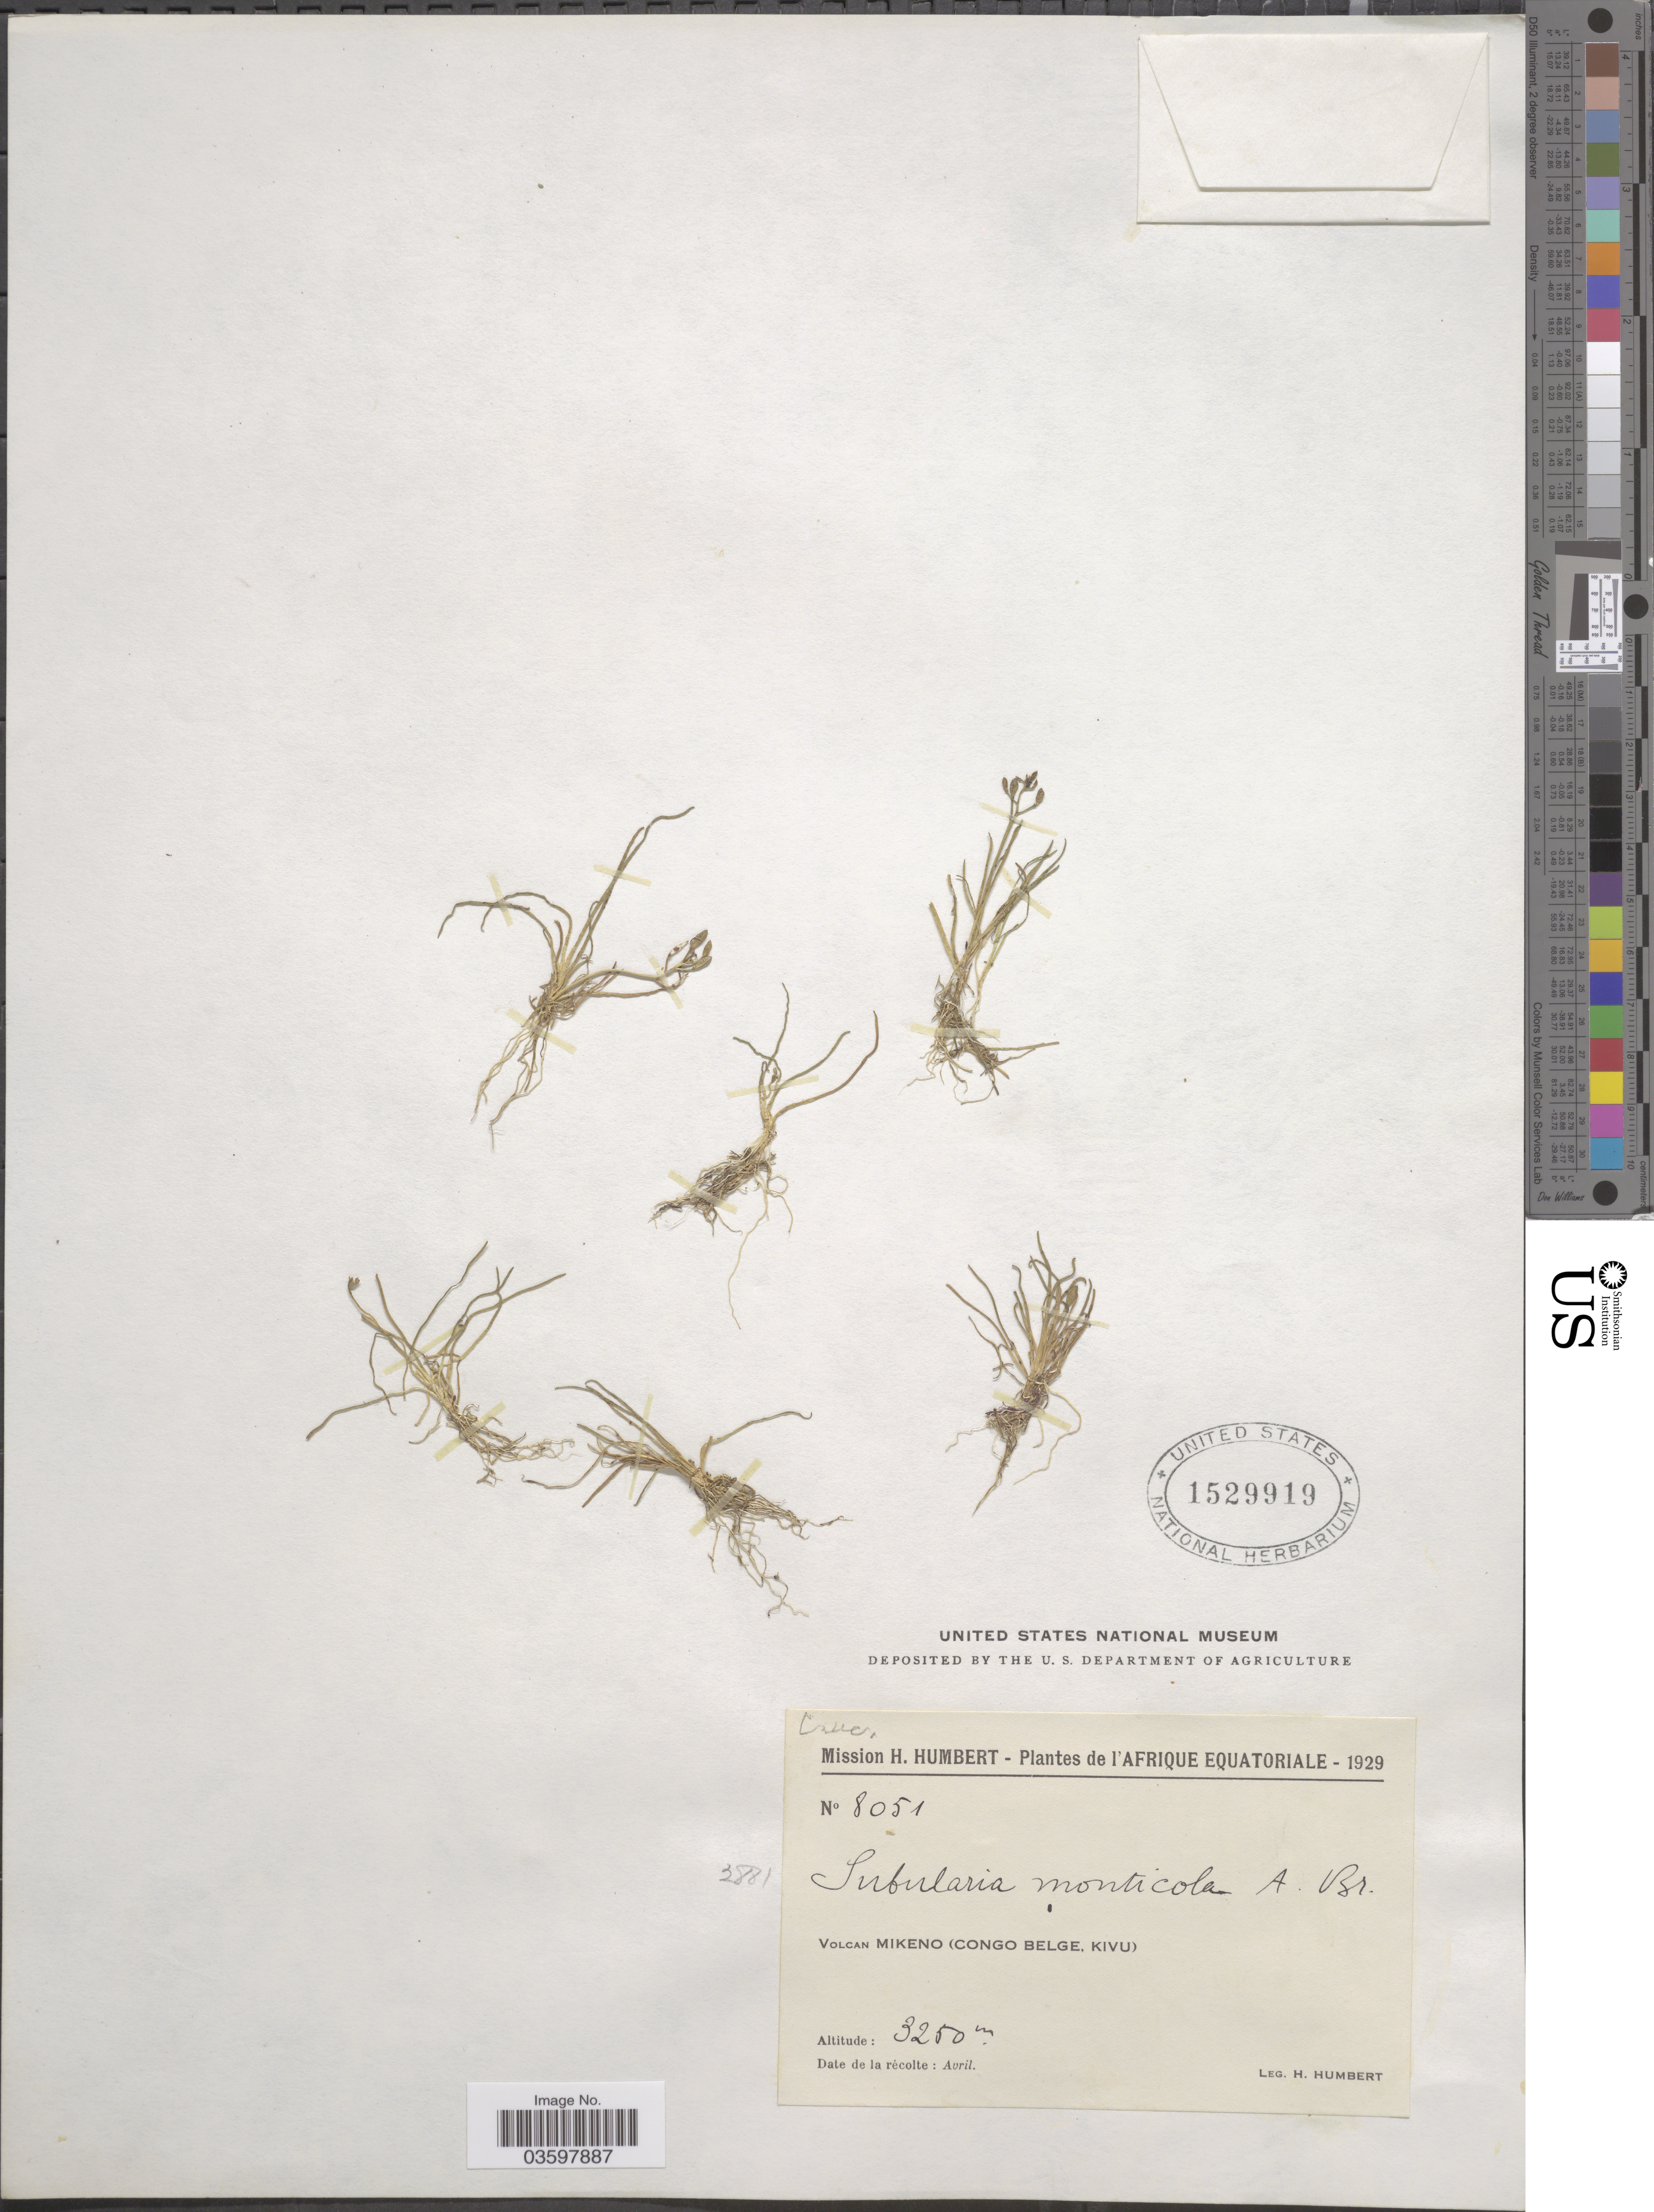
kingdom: Plantae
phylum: Tracheophyta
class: Magnoliopsida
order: Brassicales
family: Brassicaceae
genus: Subularia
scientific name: Subularia monticola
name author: A. Braun ex Schweinf.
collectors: H. Humbert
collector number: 8051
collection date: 1929-04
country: Congo, Democratic Republic of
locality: Afrique Equatoriale. Volcan Mikeno (Congo Belge, Kivu).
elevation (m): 3250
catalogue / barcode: US 1529919